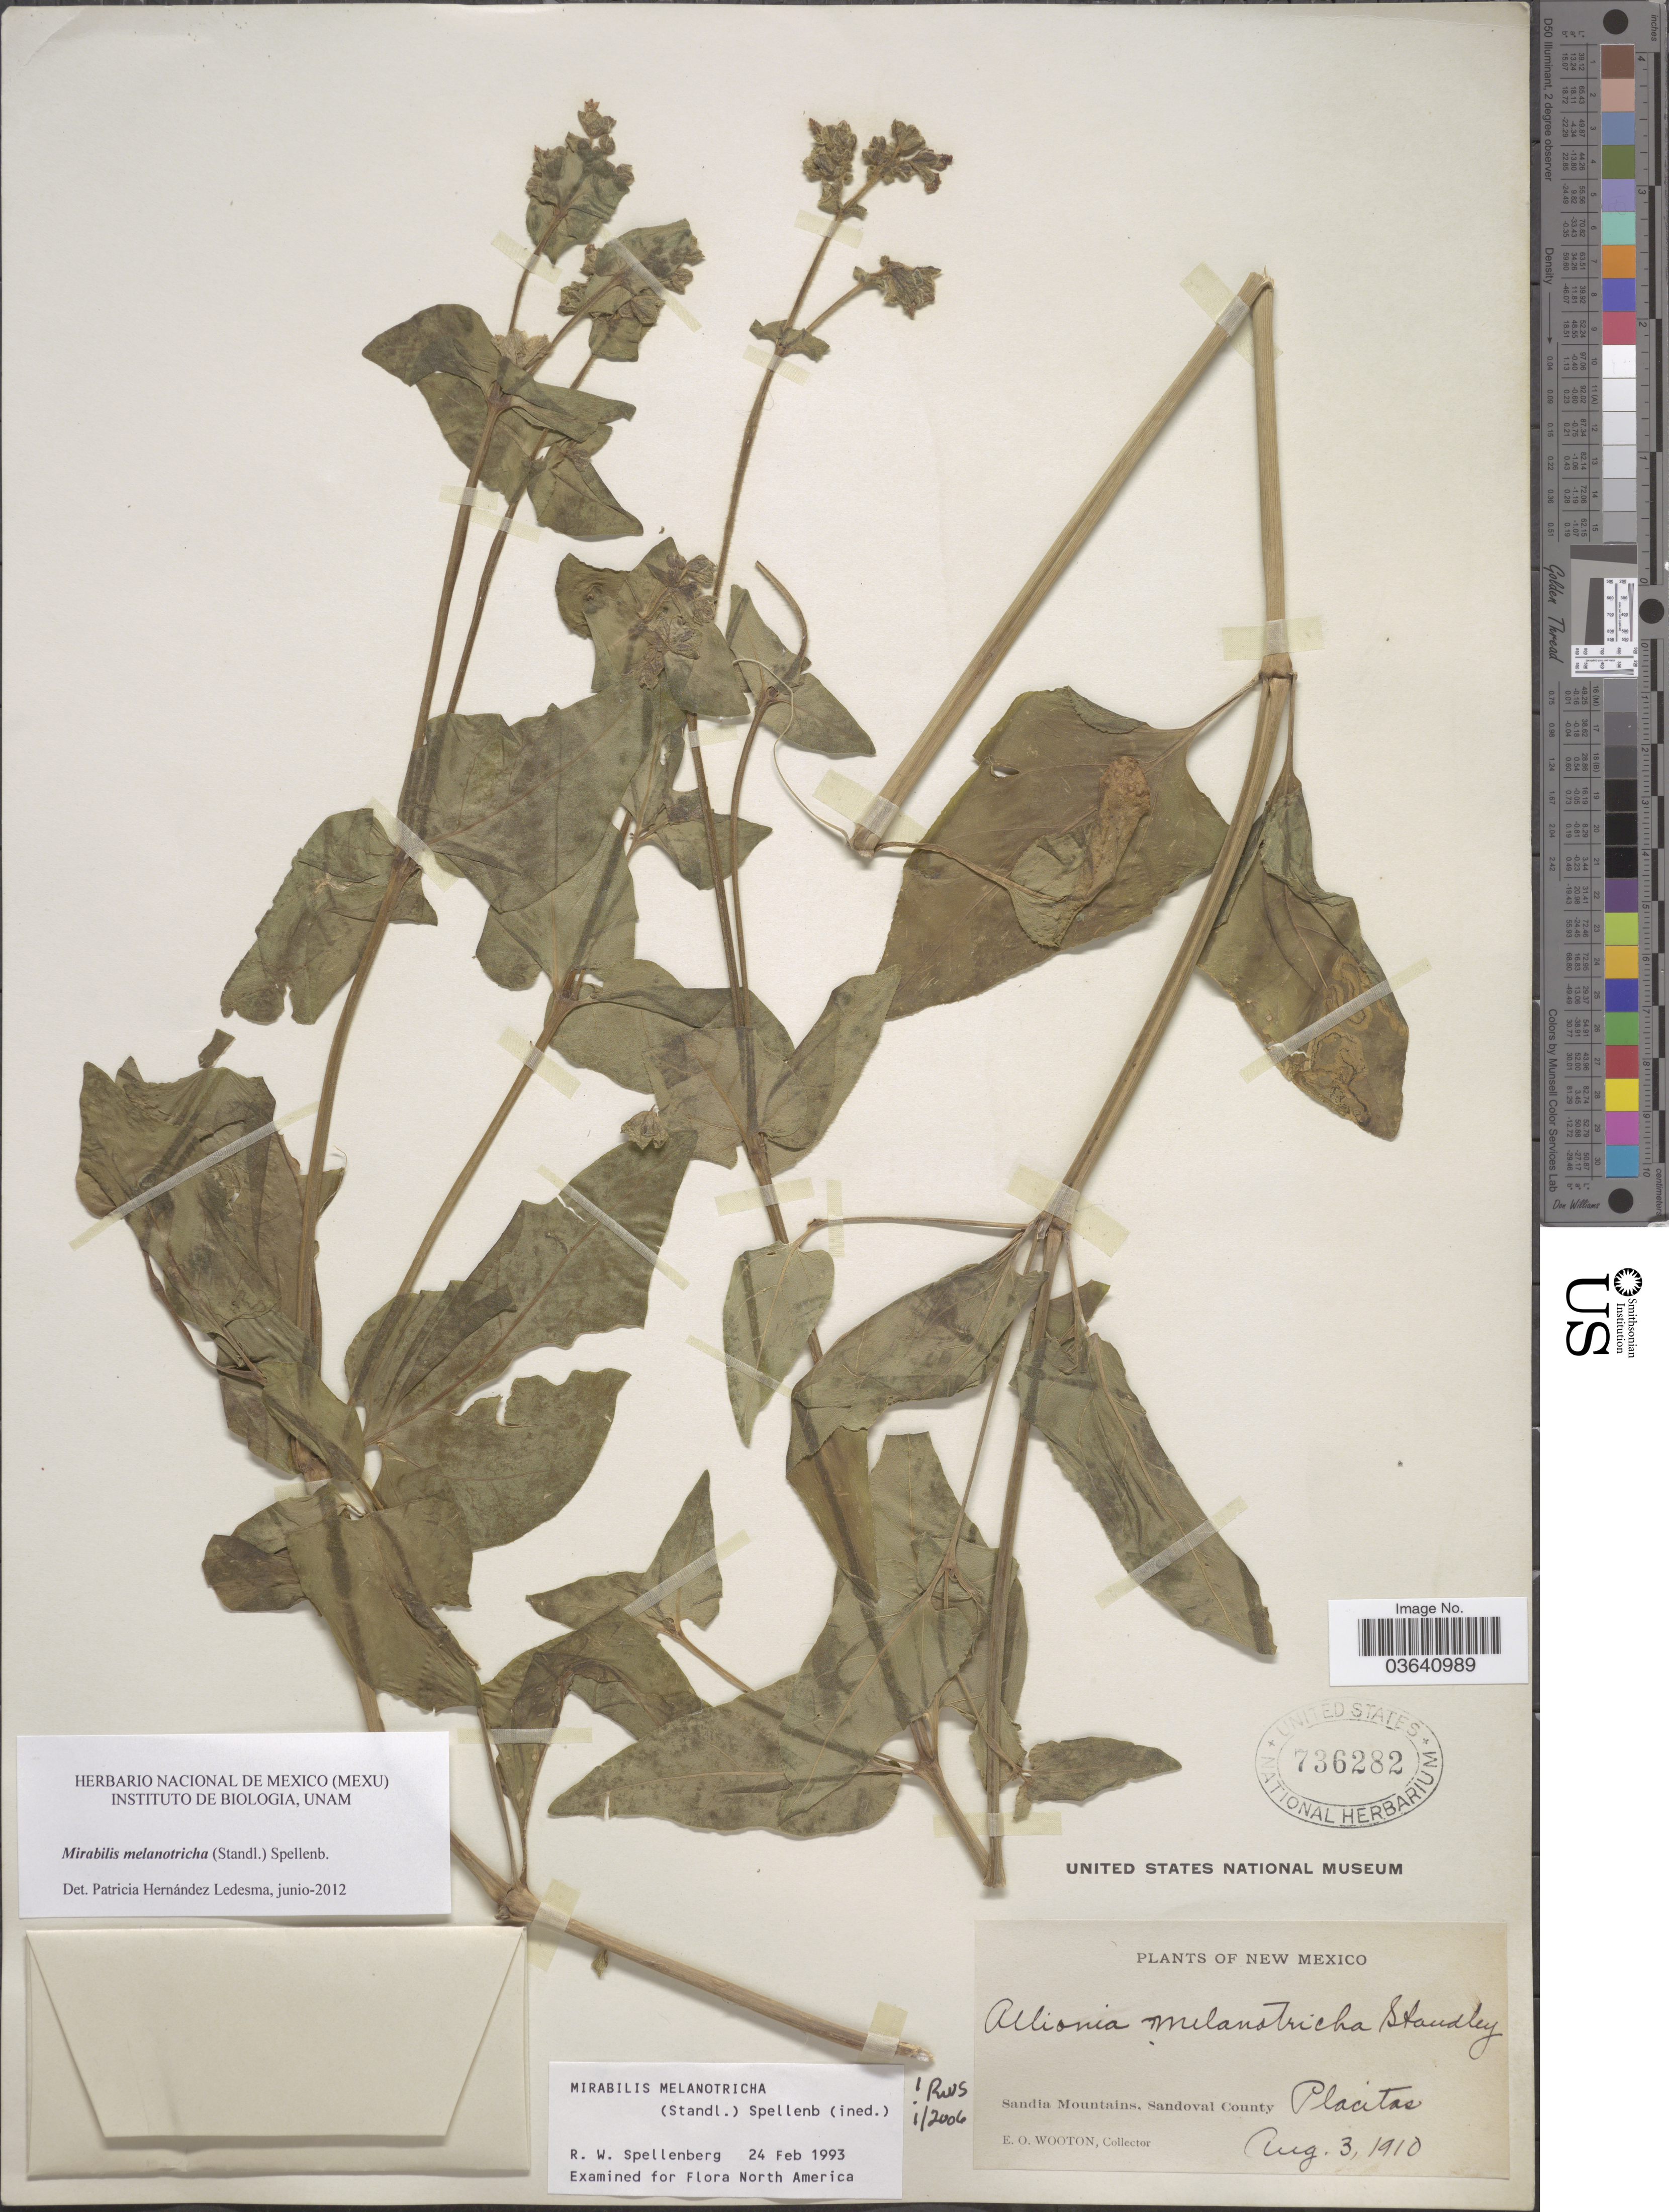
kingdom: Plantae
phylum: Tracheophyta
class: Magnoliopsida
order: Caryophyllales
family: Nyctaginaceae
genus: Mirabilis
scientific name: Mirabilis melanotricha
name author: (Standl.) Spellenb.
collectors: E. O. Wooton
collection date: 1910-08-03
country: United States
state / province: New Mexico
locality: Sandia Mountains, Sandoval County Placitas.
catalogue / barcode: US 736282